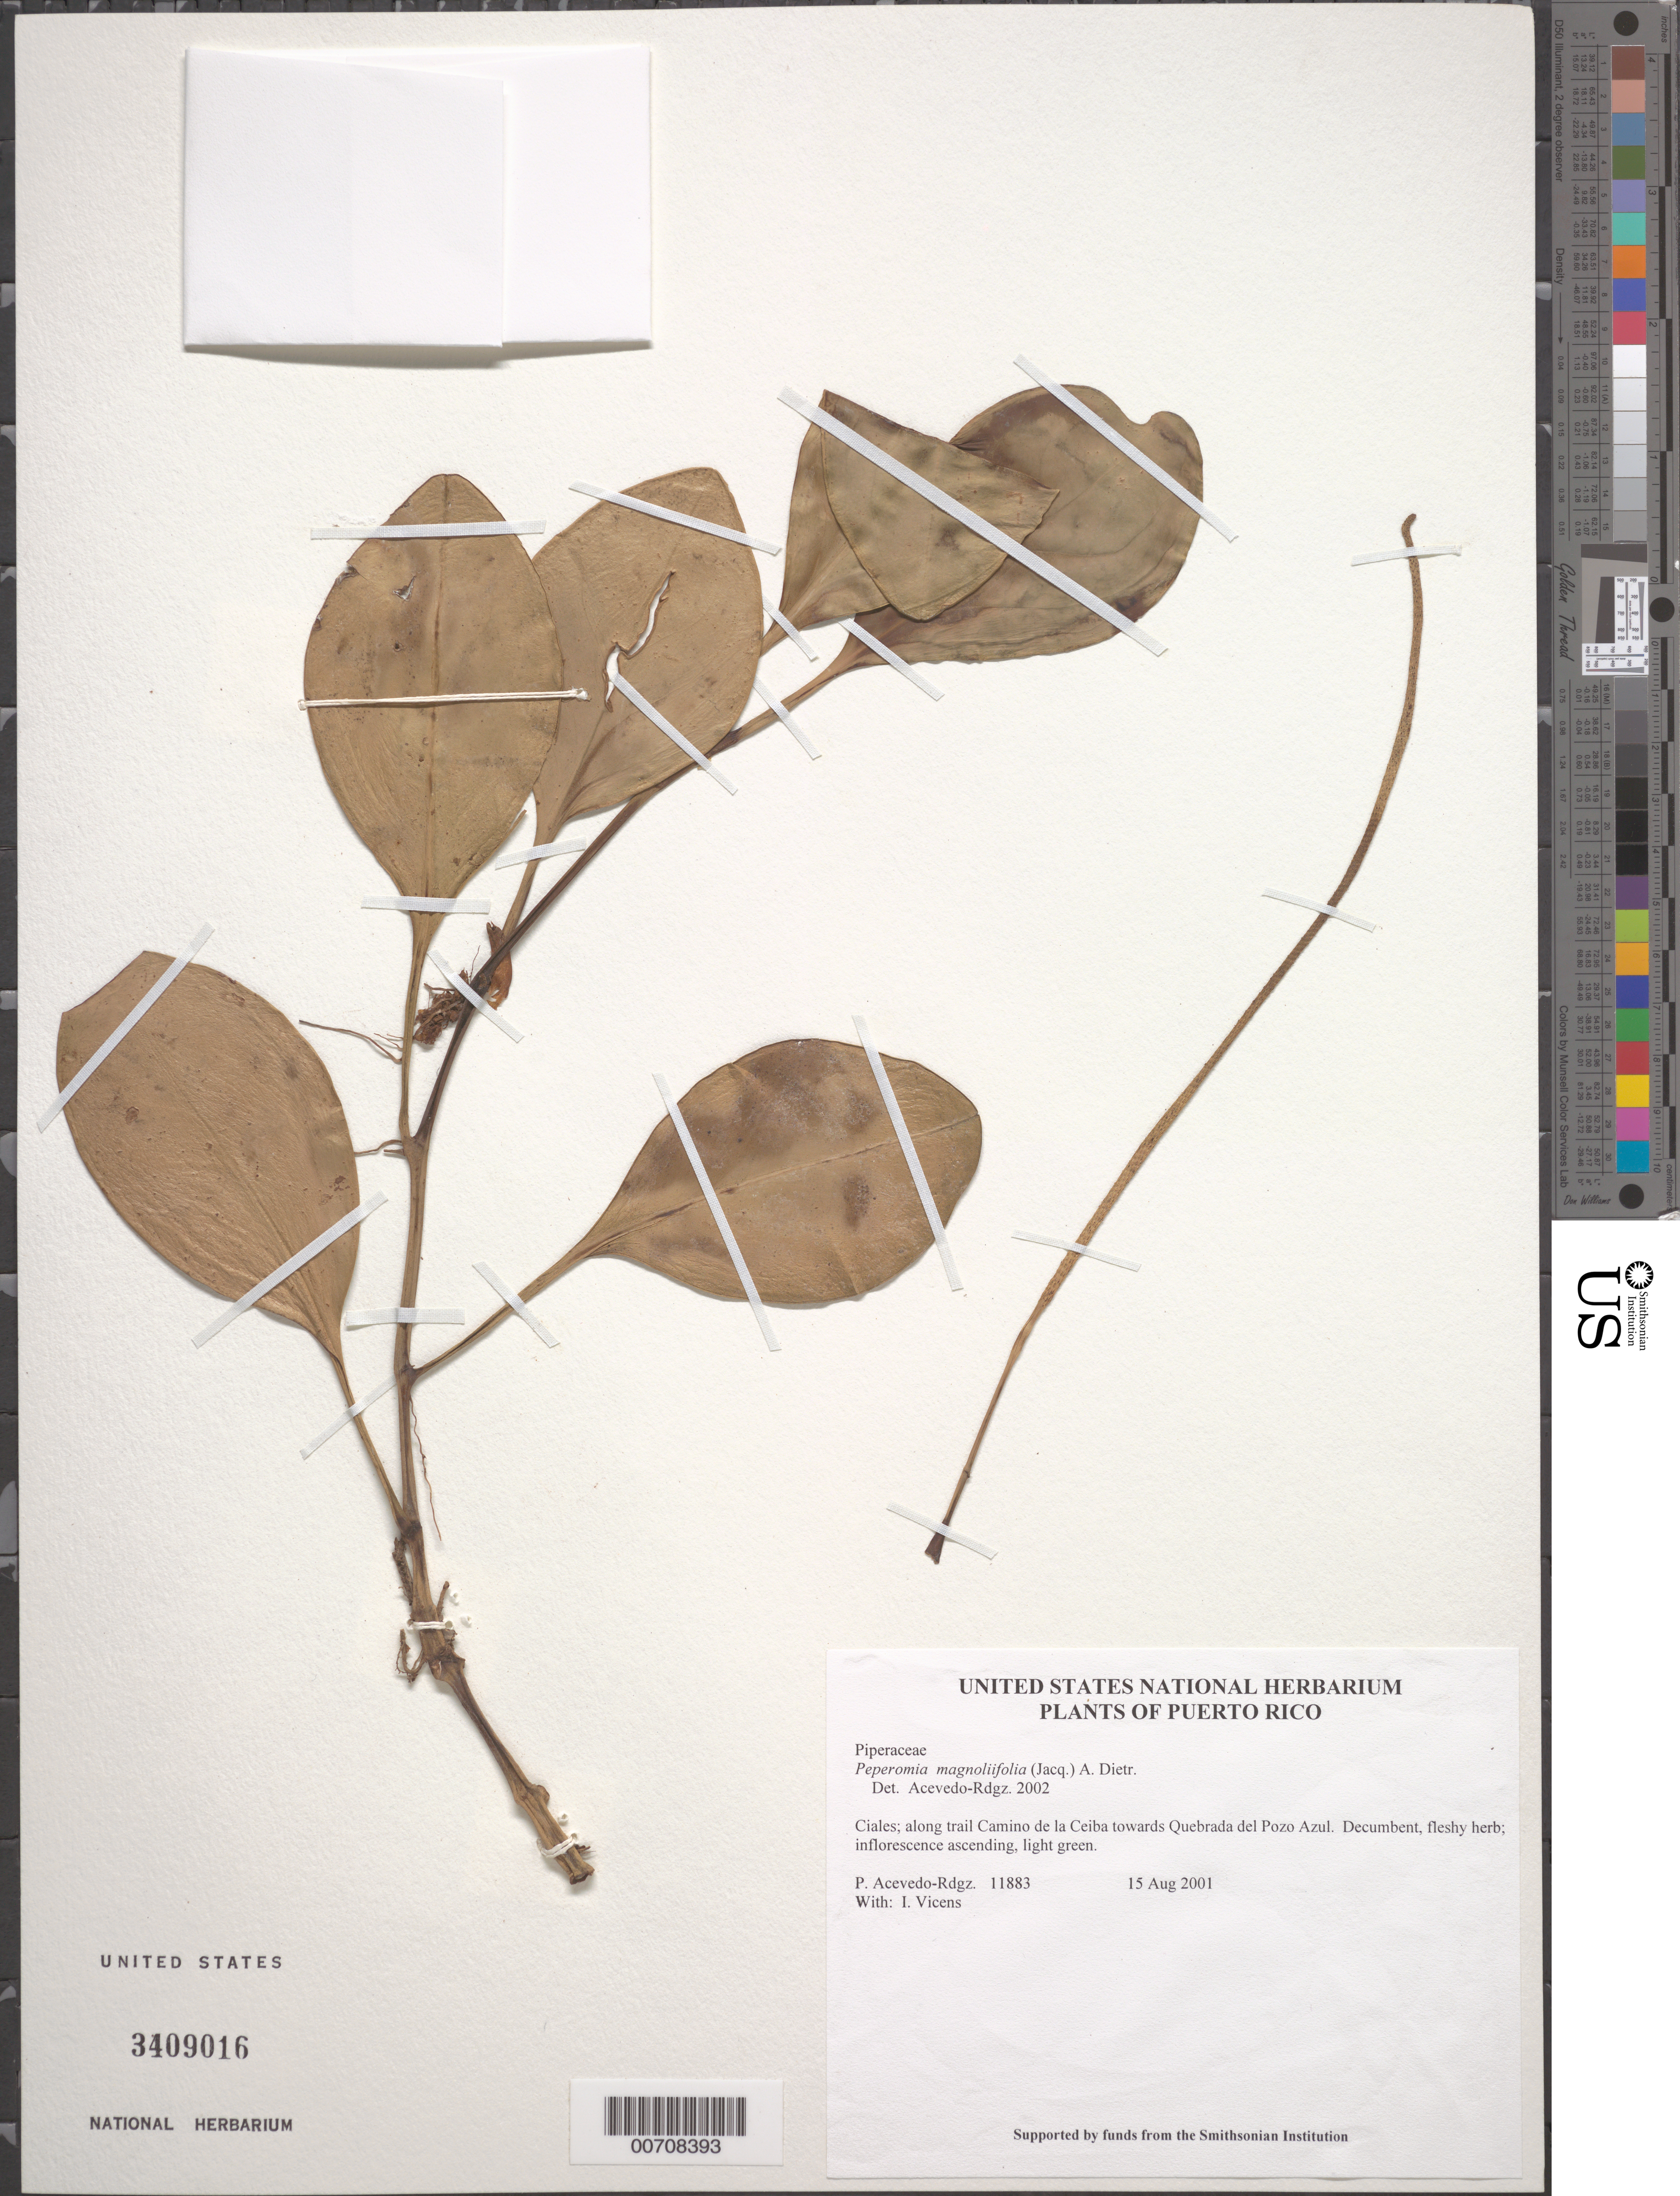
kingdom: Plantae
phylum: Tracheophyta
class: Magnoliopsida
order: Piperales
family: Piperaceae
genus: Peperomia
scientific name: Peperomia magnoliifolia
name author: (Jacq.) A. Dietr.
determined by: Acevedo-Rodríguez, P., (BOT), Smithsonian Institution - National Museum of Natural History (UNITED STATES)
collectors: P. Acevedo-Rodr. & I. Vicens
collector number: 11883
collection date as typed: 15 Aug 2001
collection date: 2001-08-15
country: Puerto Rico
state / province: Ciales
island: Puerto Rico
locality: Ciales; along trail Camino de la Ceiba towards Quebrada del Pozo Azul.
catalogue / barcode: US 3409016